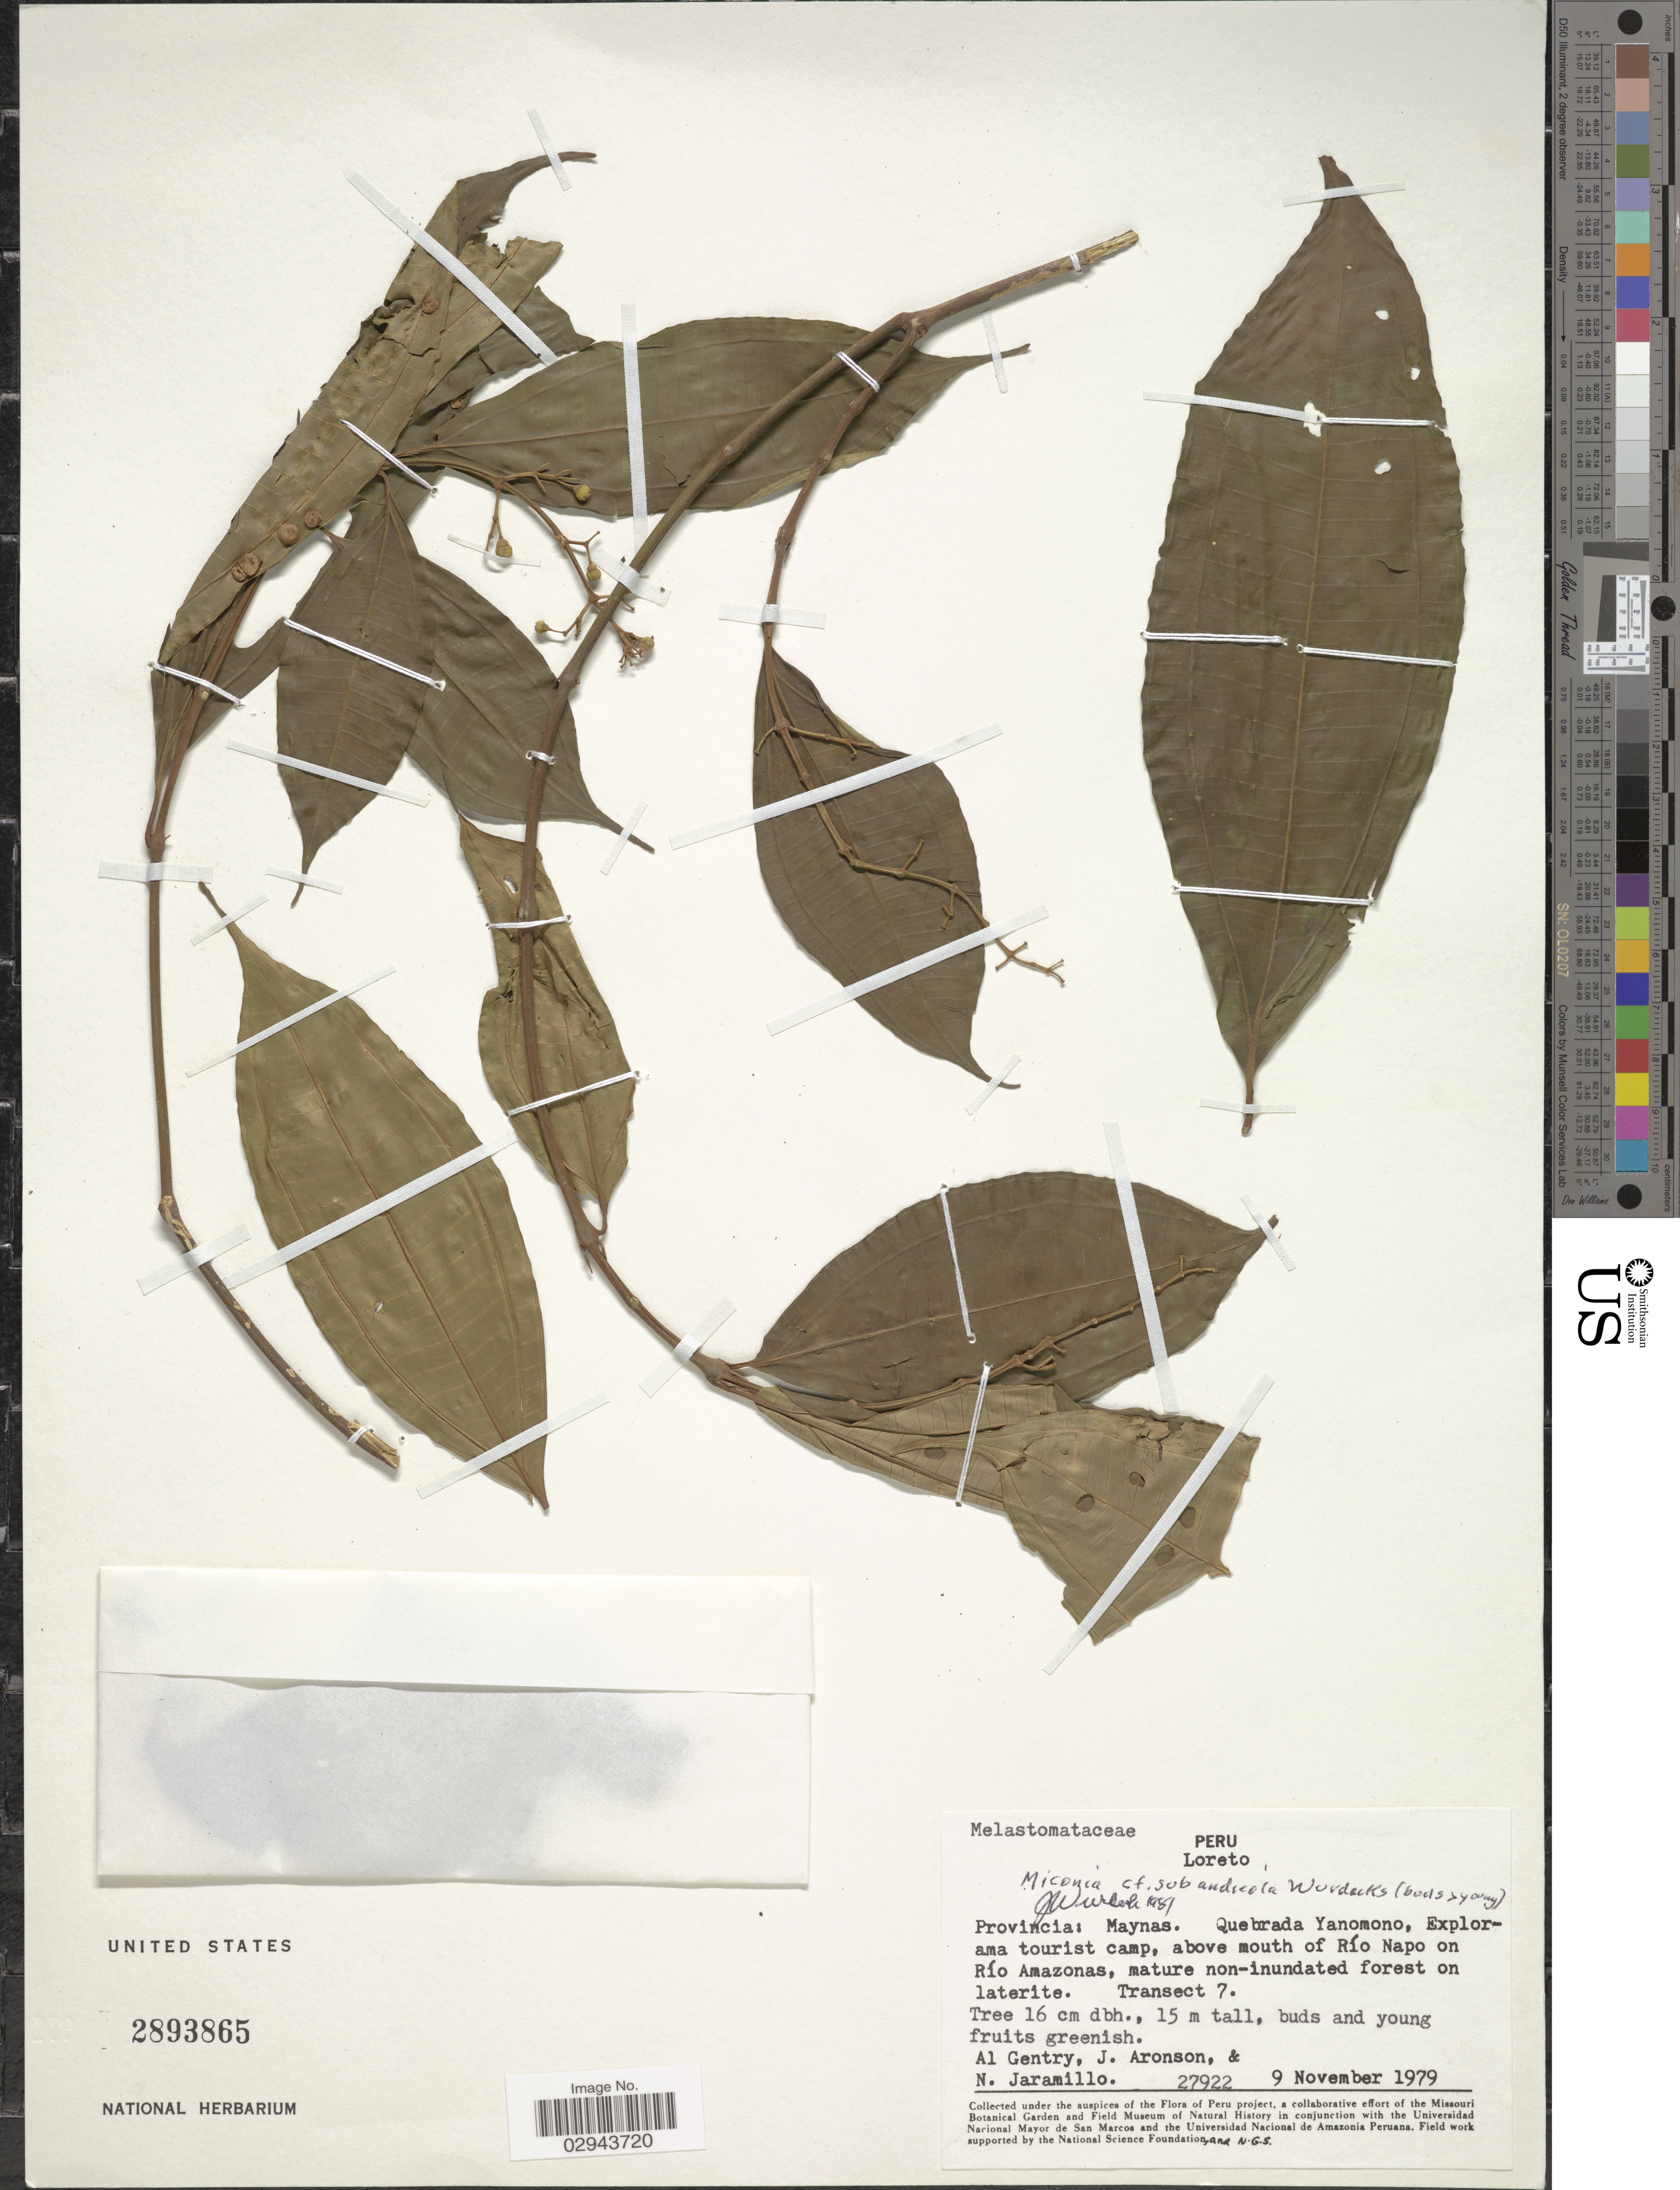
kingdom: Plantae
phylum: Tracheophyta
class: Magnoliopsida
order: Myrtales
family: Melastomataceae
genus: Miconia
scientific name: Miconia subandicola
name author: Wurdack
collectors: A. H. Gentry, J. Aronson & N. Jaramillo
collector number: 27922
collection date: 1979-11-09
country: Peru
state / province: Loreto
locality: Provincia: Maynas. Quebrada Yanomono, Explorama tourist camp, above mouth of Río Napo on Río Amazonas. Transect 7.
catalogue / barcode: US 2893865